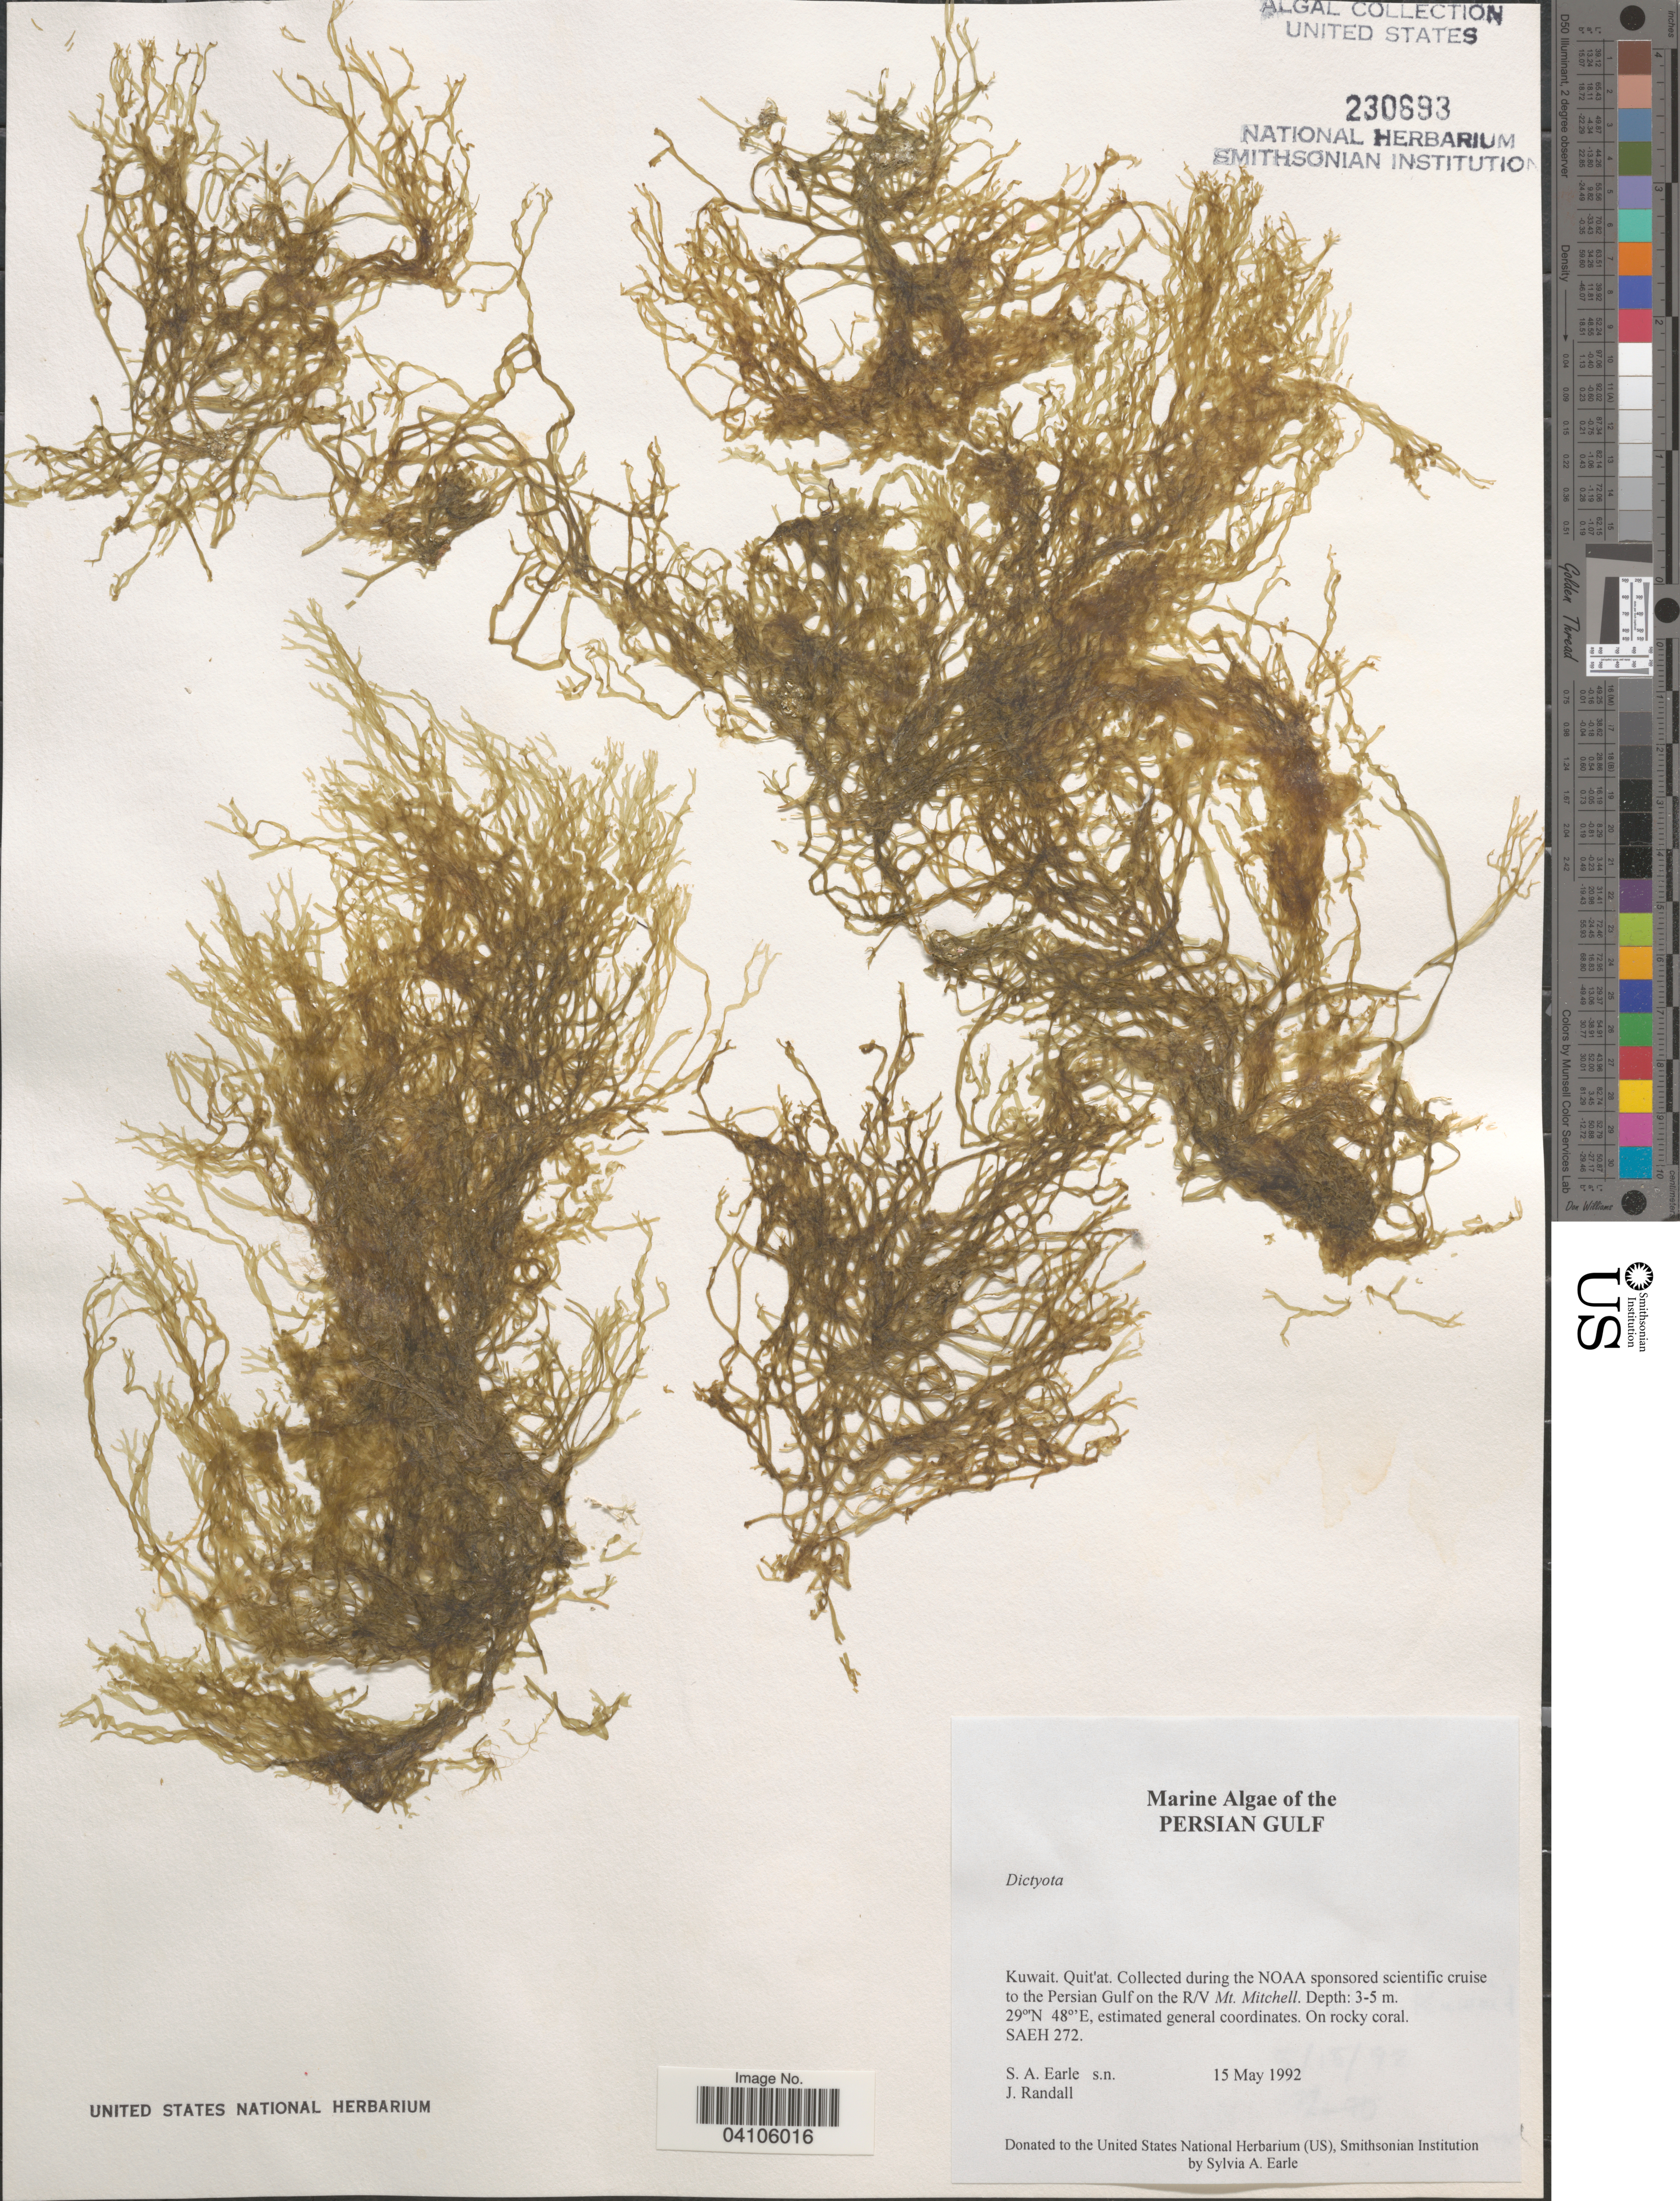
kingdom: Chromista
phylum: Ochrophyta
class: Phaeophyceae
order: Dictyotales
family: Dictyotaceae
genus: Dictyota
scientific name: Dictyota sp.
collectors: S. A. Earle & J. Randall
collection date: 1992-05-15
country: Kuwait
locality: Persian Gulf. Quit'at. The NOAA sponsored scientific cruise to the Persian Gulf on the R/V Mt. Mitchell.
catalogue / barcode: US 230693